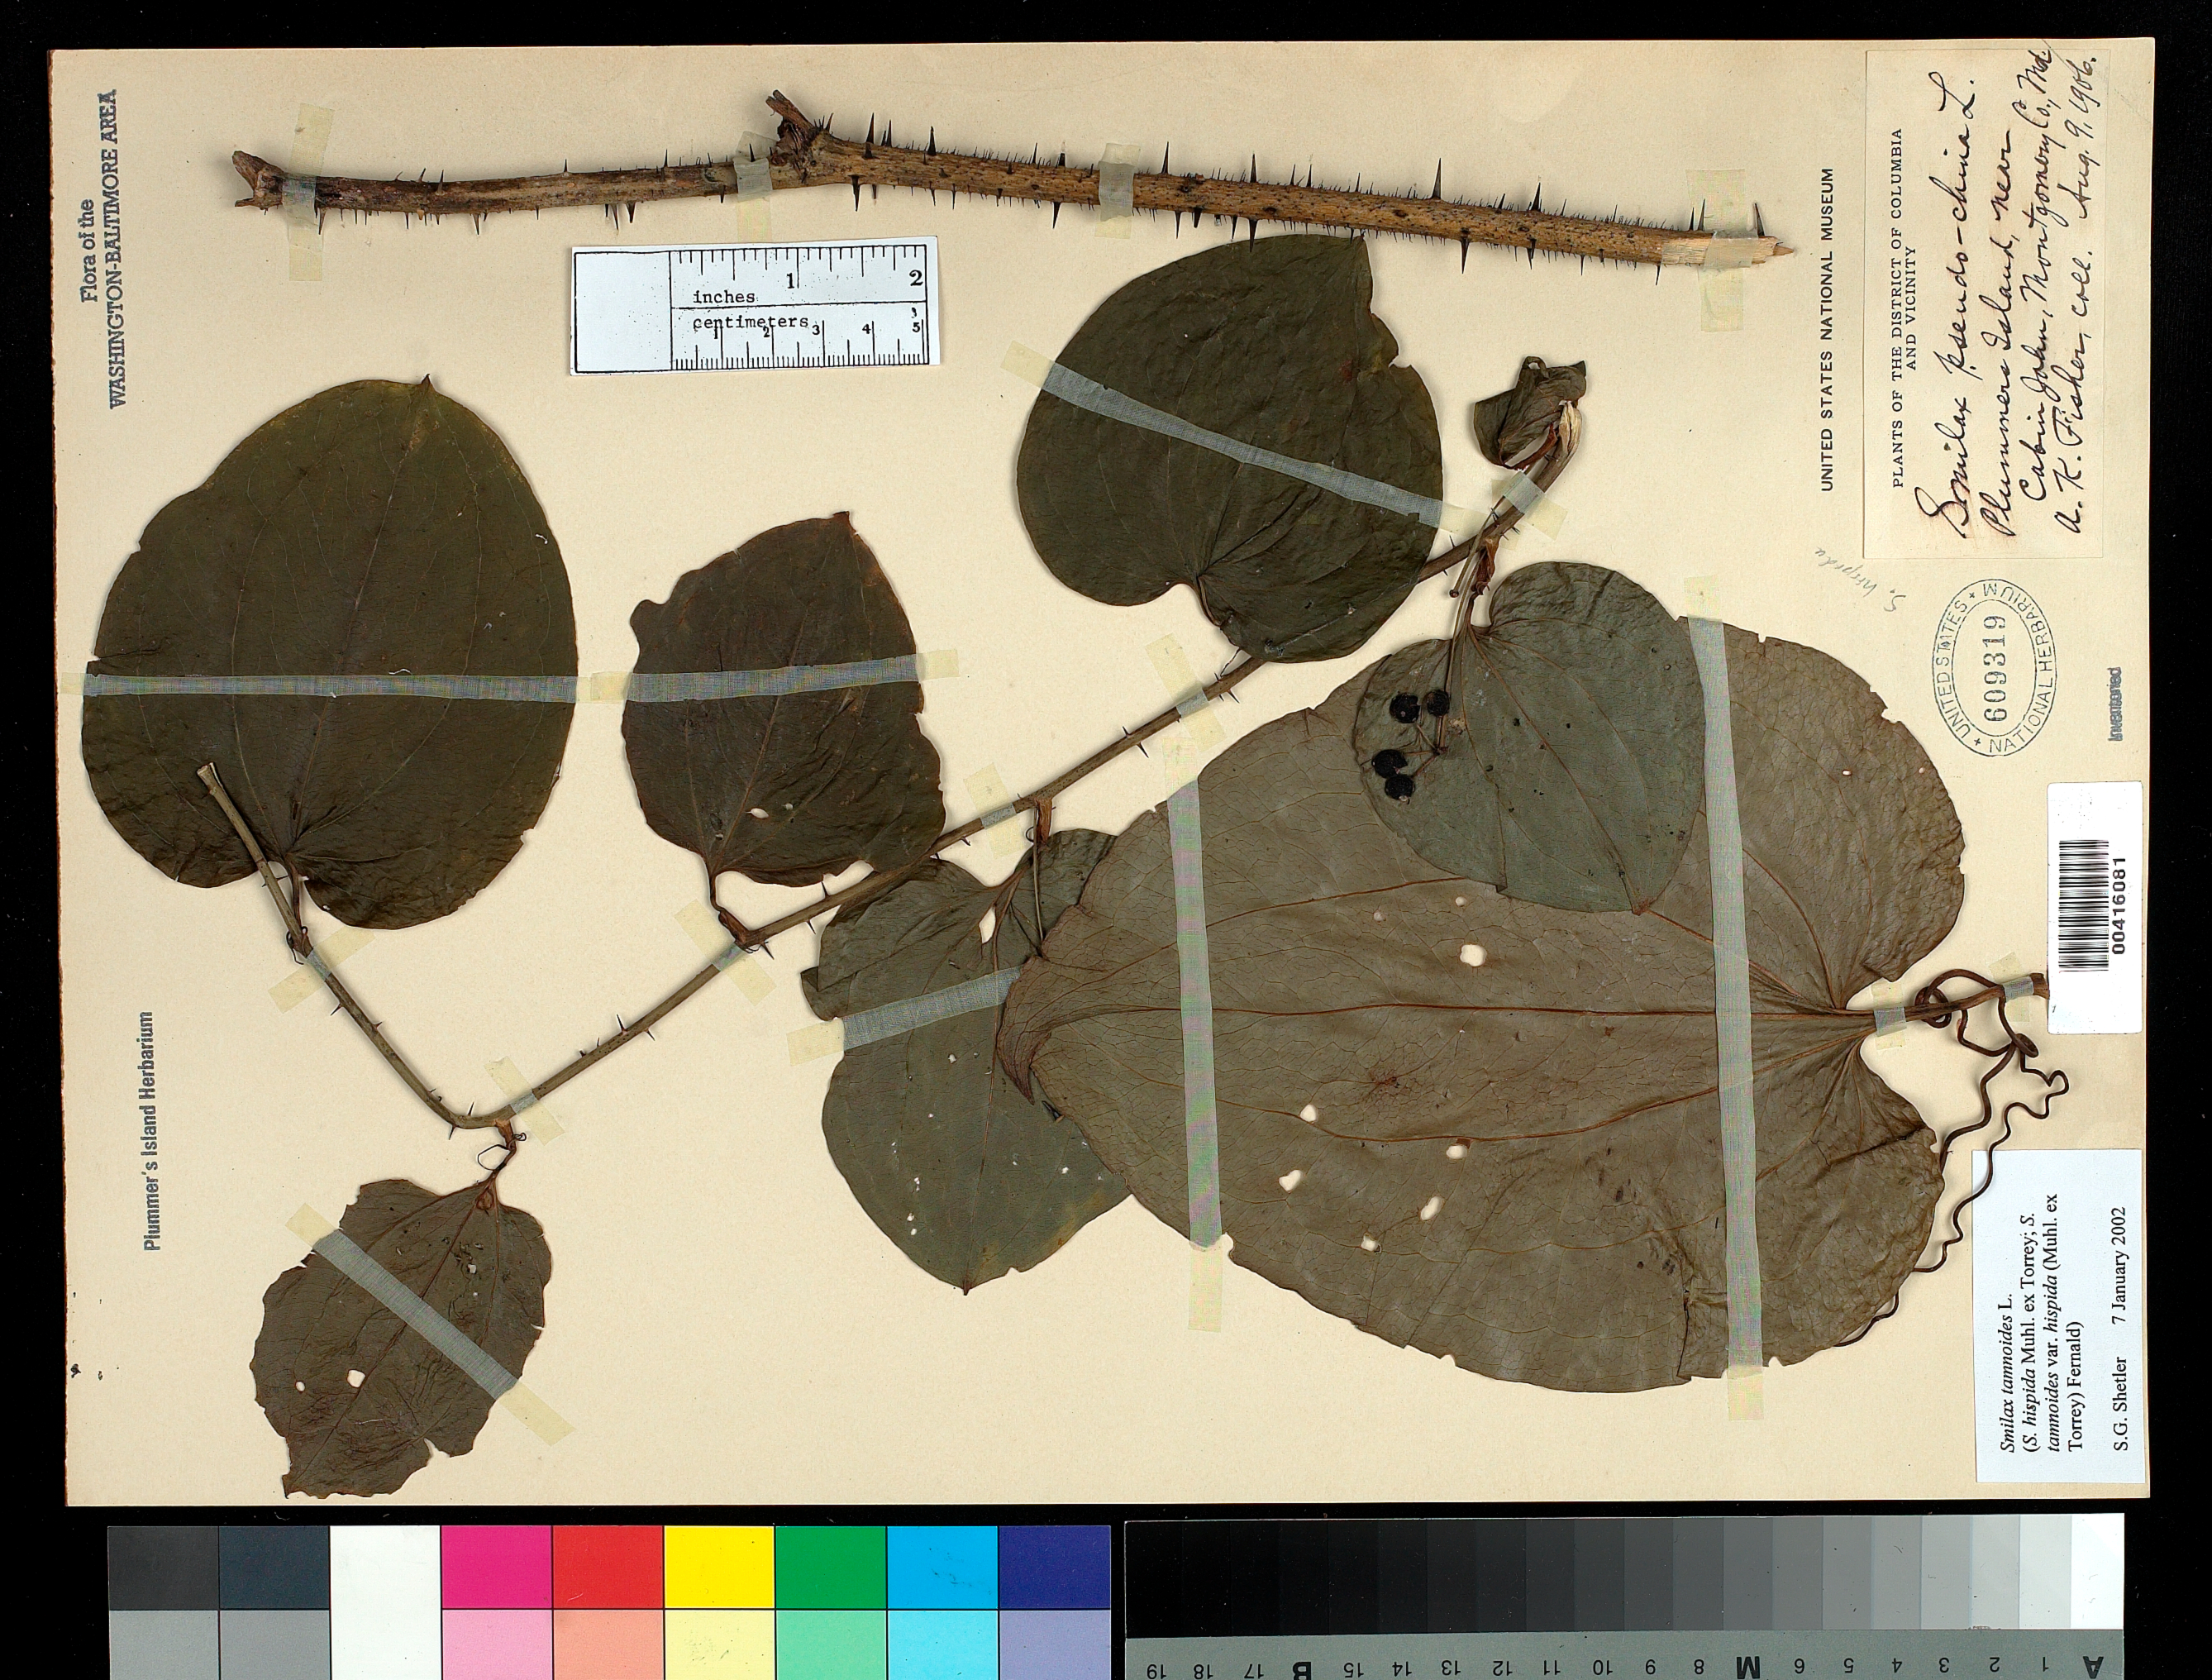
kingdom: Plantae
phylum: Tracheophyta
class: Liliopsida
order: Liliales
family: Smilacaceae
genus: Smilax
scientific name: Smilax hispida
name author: Raf.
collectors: A. K. Fisher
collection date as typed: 09 Aug 1906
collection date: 1906-08-09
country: United States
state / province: Maryland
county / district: Montgomery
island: Plummers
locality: Plummer's Island C. & O. Canal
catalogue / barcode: US 609319